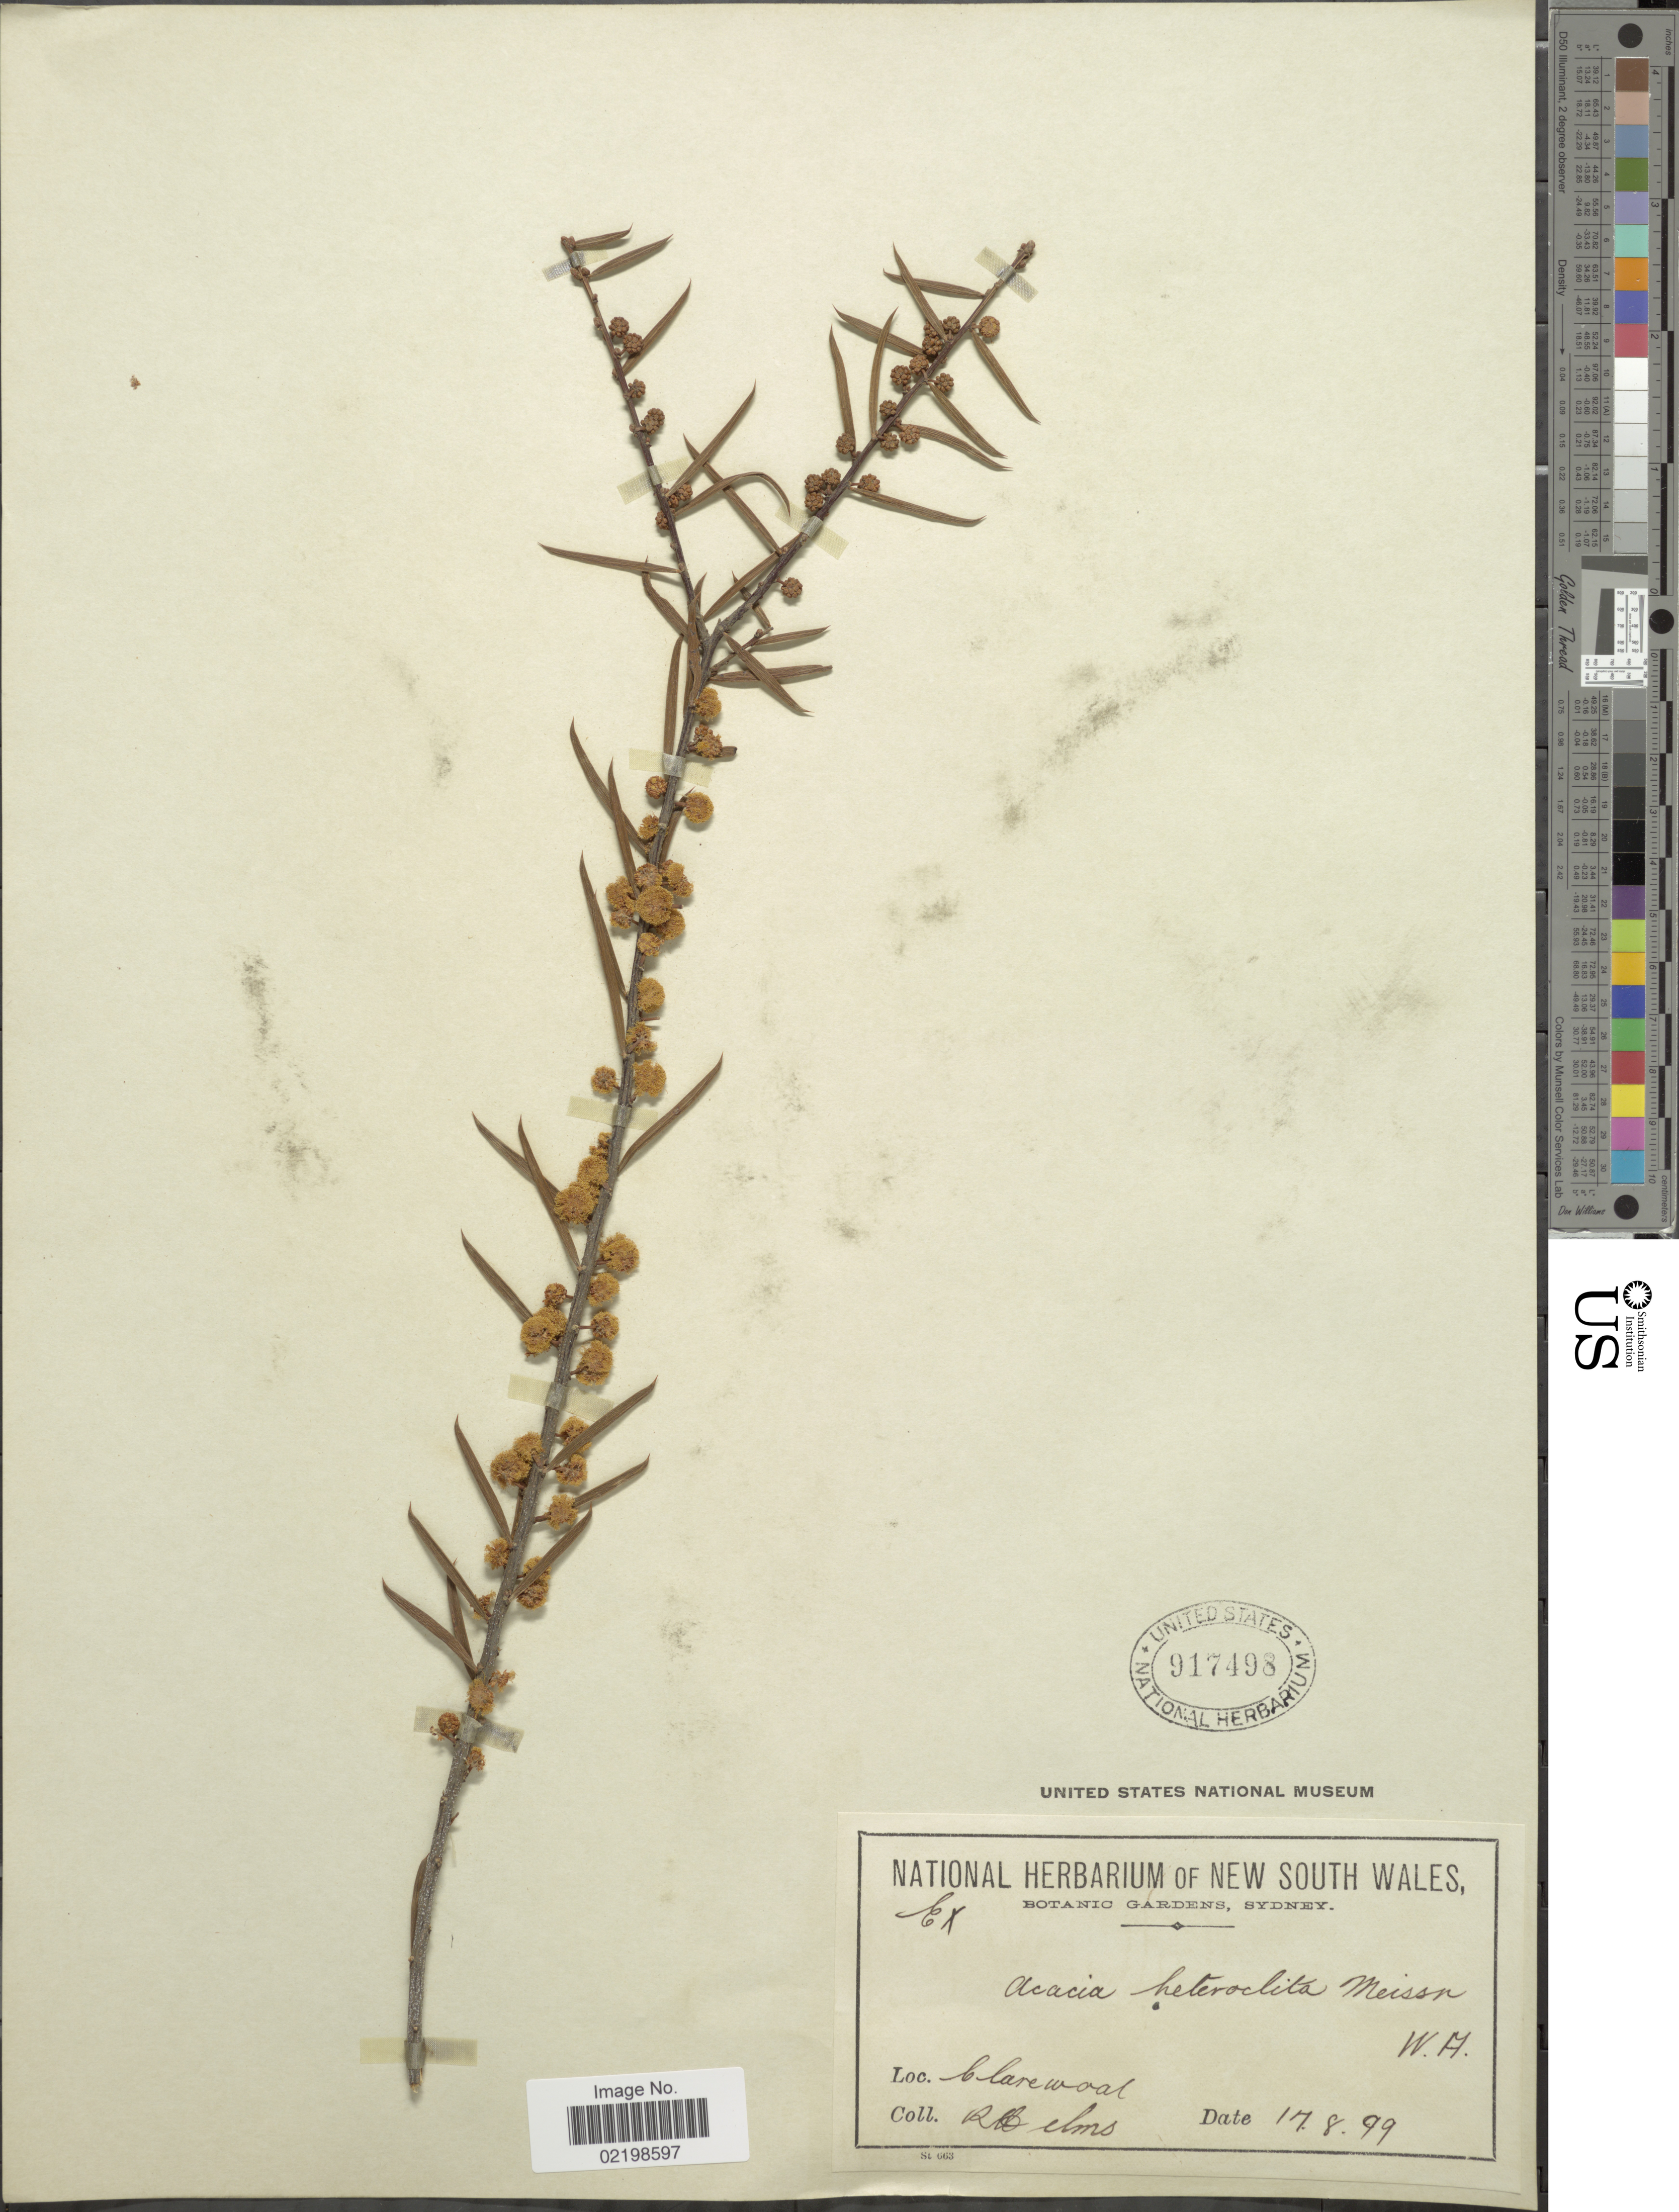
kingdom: Plantae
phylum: Tracheophyta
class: Magnoliopsida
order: Fabales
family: Fabaceae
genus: Acacia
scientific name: Acacia heteroclita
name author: Meissner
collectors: R. Helms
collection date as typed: Transcribed d/m/y: 17/8/99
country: Australia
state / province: Western Australia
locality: W.A. Clarewaal.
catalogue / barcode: US 917498